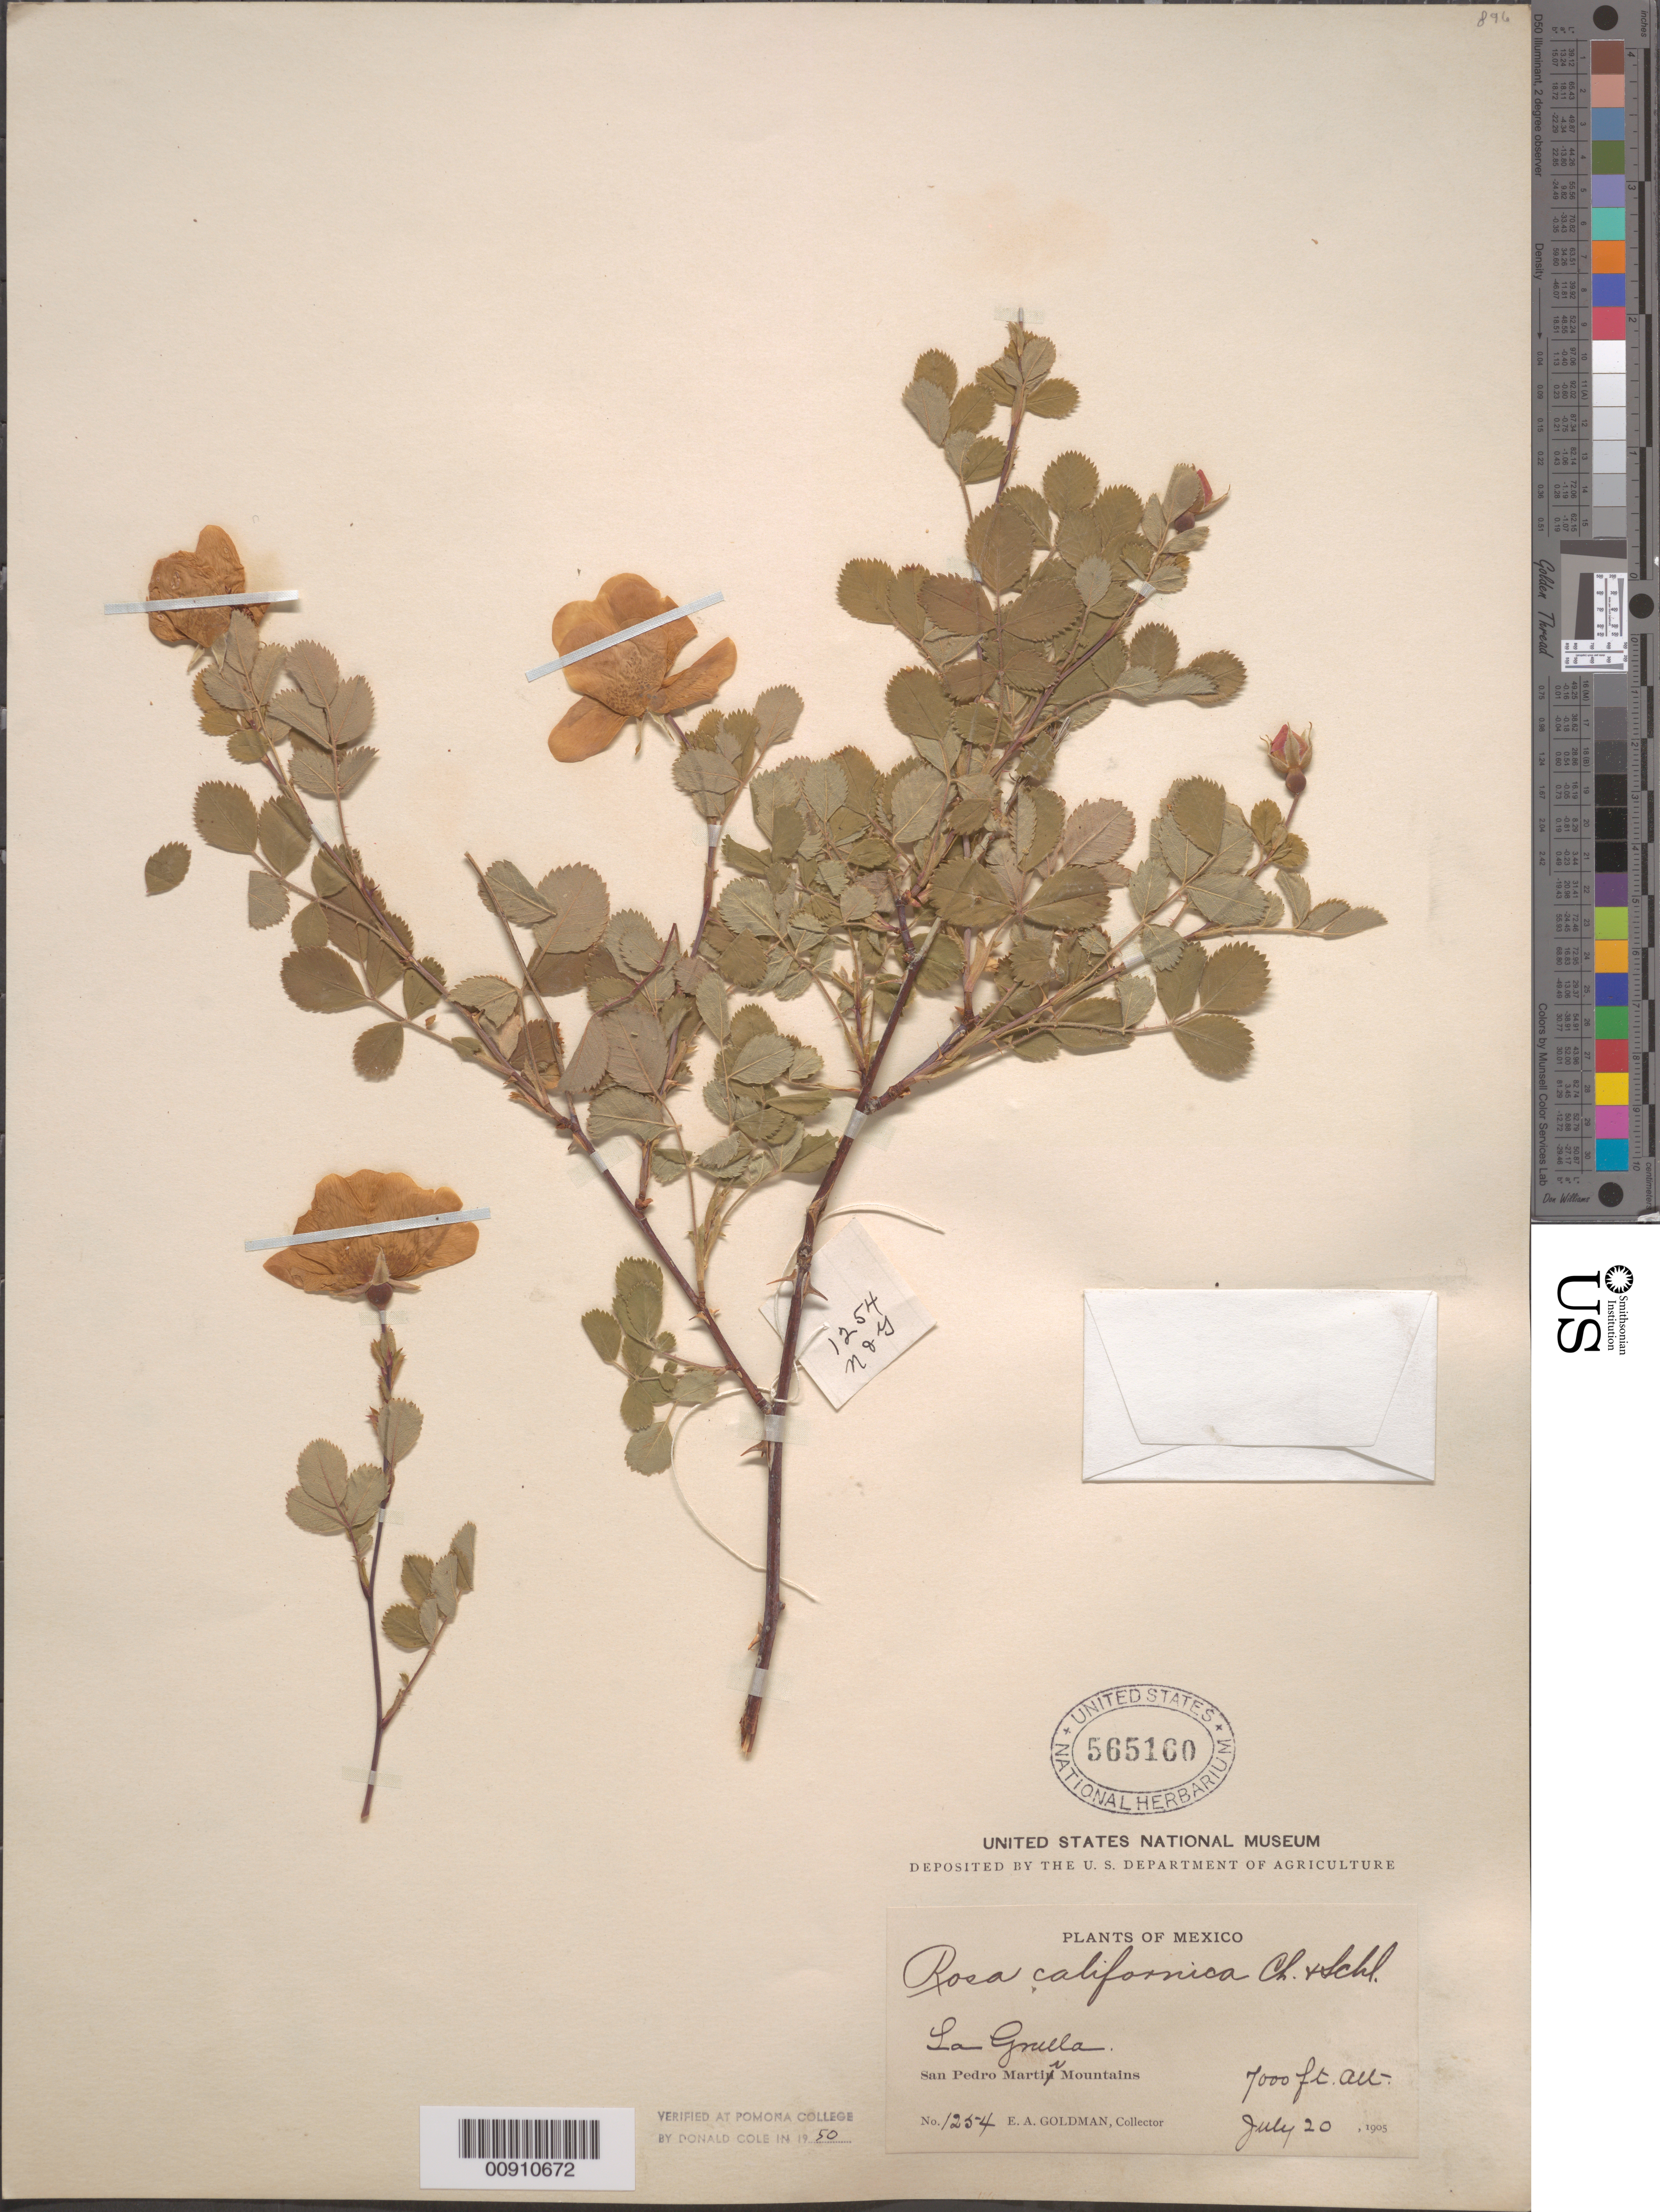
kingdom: Plantae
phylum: Tracheophyta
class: Magnoliopsida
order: Rosales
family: Rosaceae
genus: Rosa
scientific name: Rosa californica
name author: Cham. & Schltdl.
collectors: E. A. Goldman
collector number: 1254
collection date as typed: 20 Jul 1905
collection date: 1905-07-20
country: Mexico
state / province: Baja California Norte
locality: La Grulla. San Pedro Mártir Mountains.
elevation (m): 2134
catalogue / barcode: US 565160